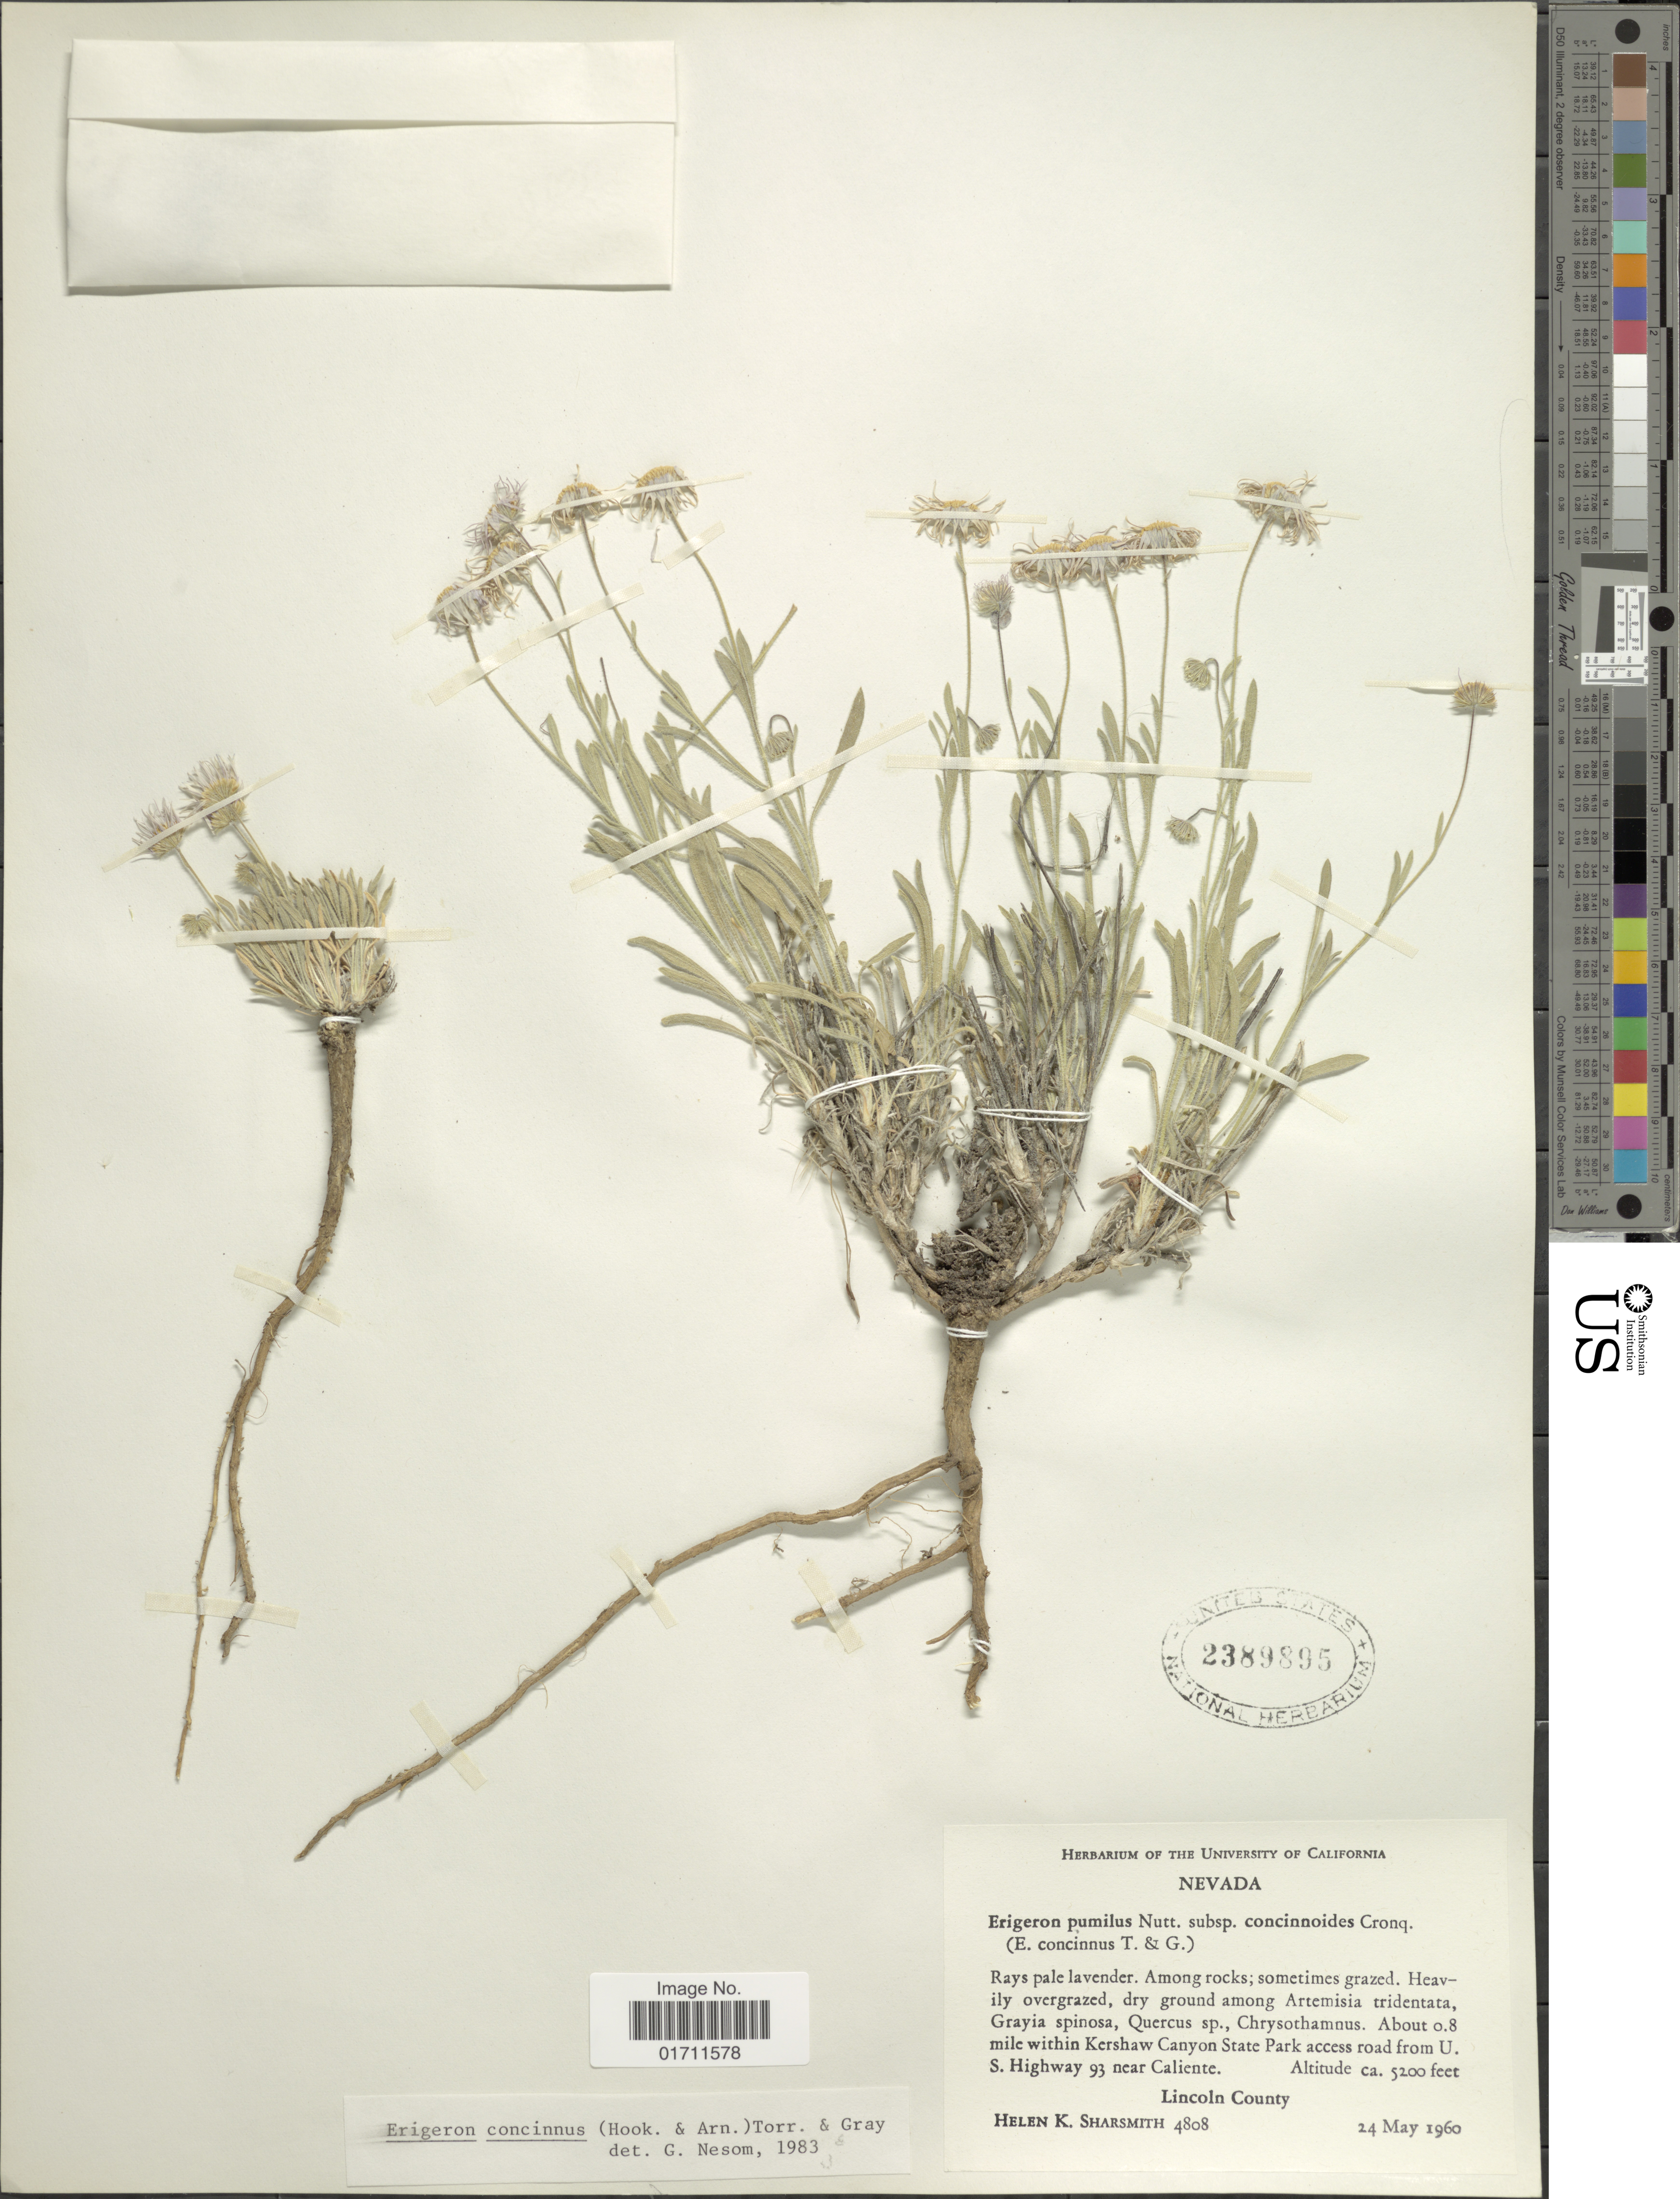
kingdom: Plantae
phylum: Tracheophyta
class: Magnoliopsida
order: Asterales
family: Asteraceae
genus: Erigeron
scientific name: Erigeron concinnus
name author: (Hook. & Arn.) Torr. & A. Gray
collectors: H. Sharsmith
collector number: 4808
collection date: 1960-05-24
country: United States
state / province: Nevada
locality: About 0.8 mile within Kershaw Canyon State Park acces road from U. S. Highway 93 near Caliente, Lincoln County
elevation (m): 1585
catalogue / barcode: US 2389895